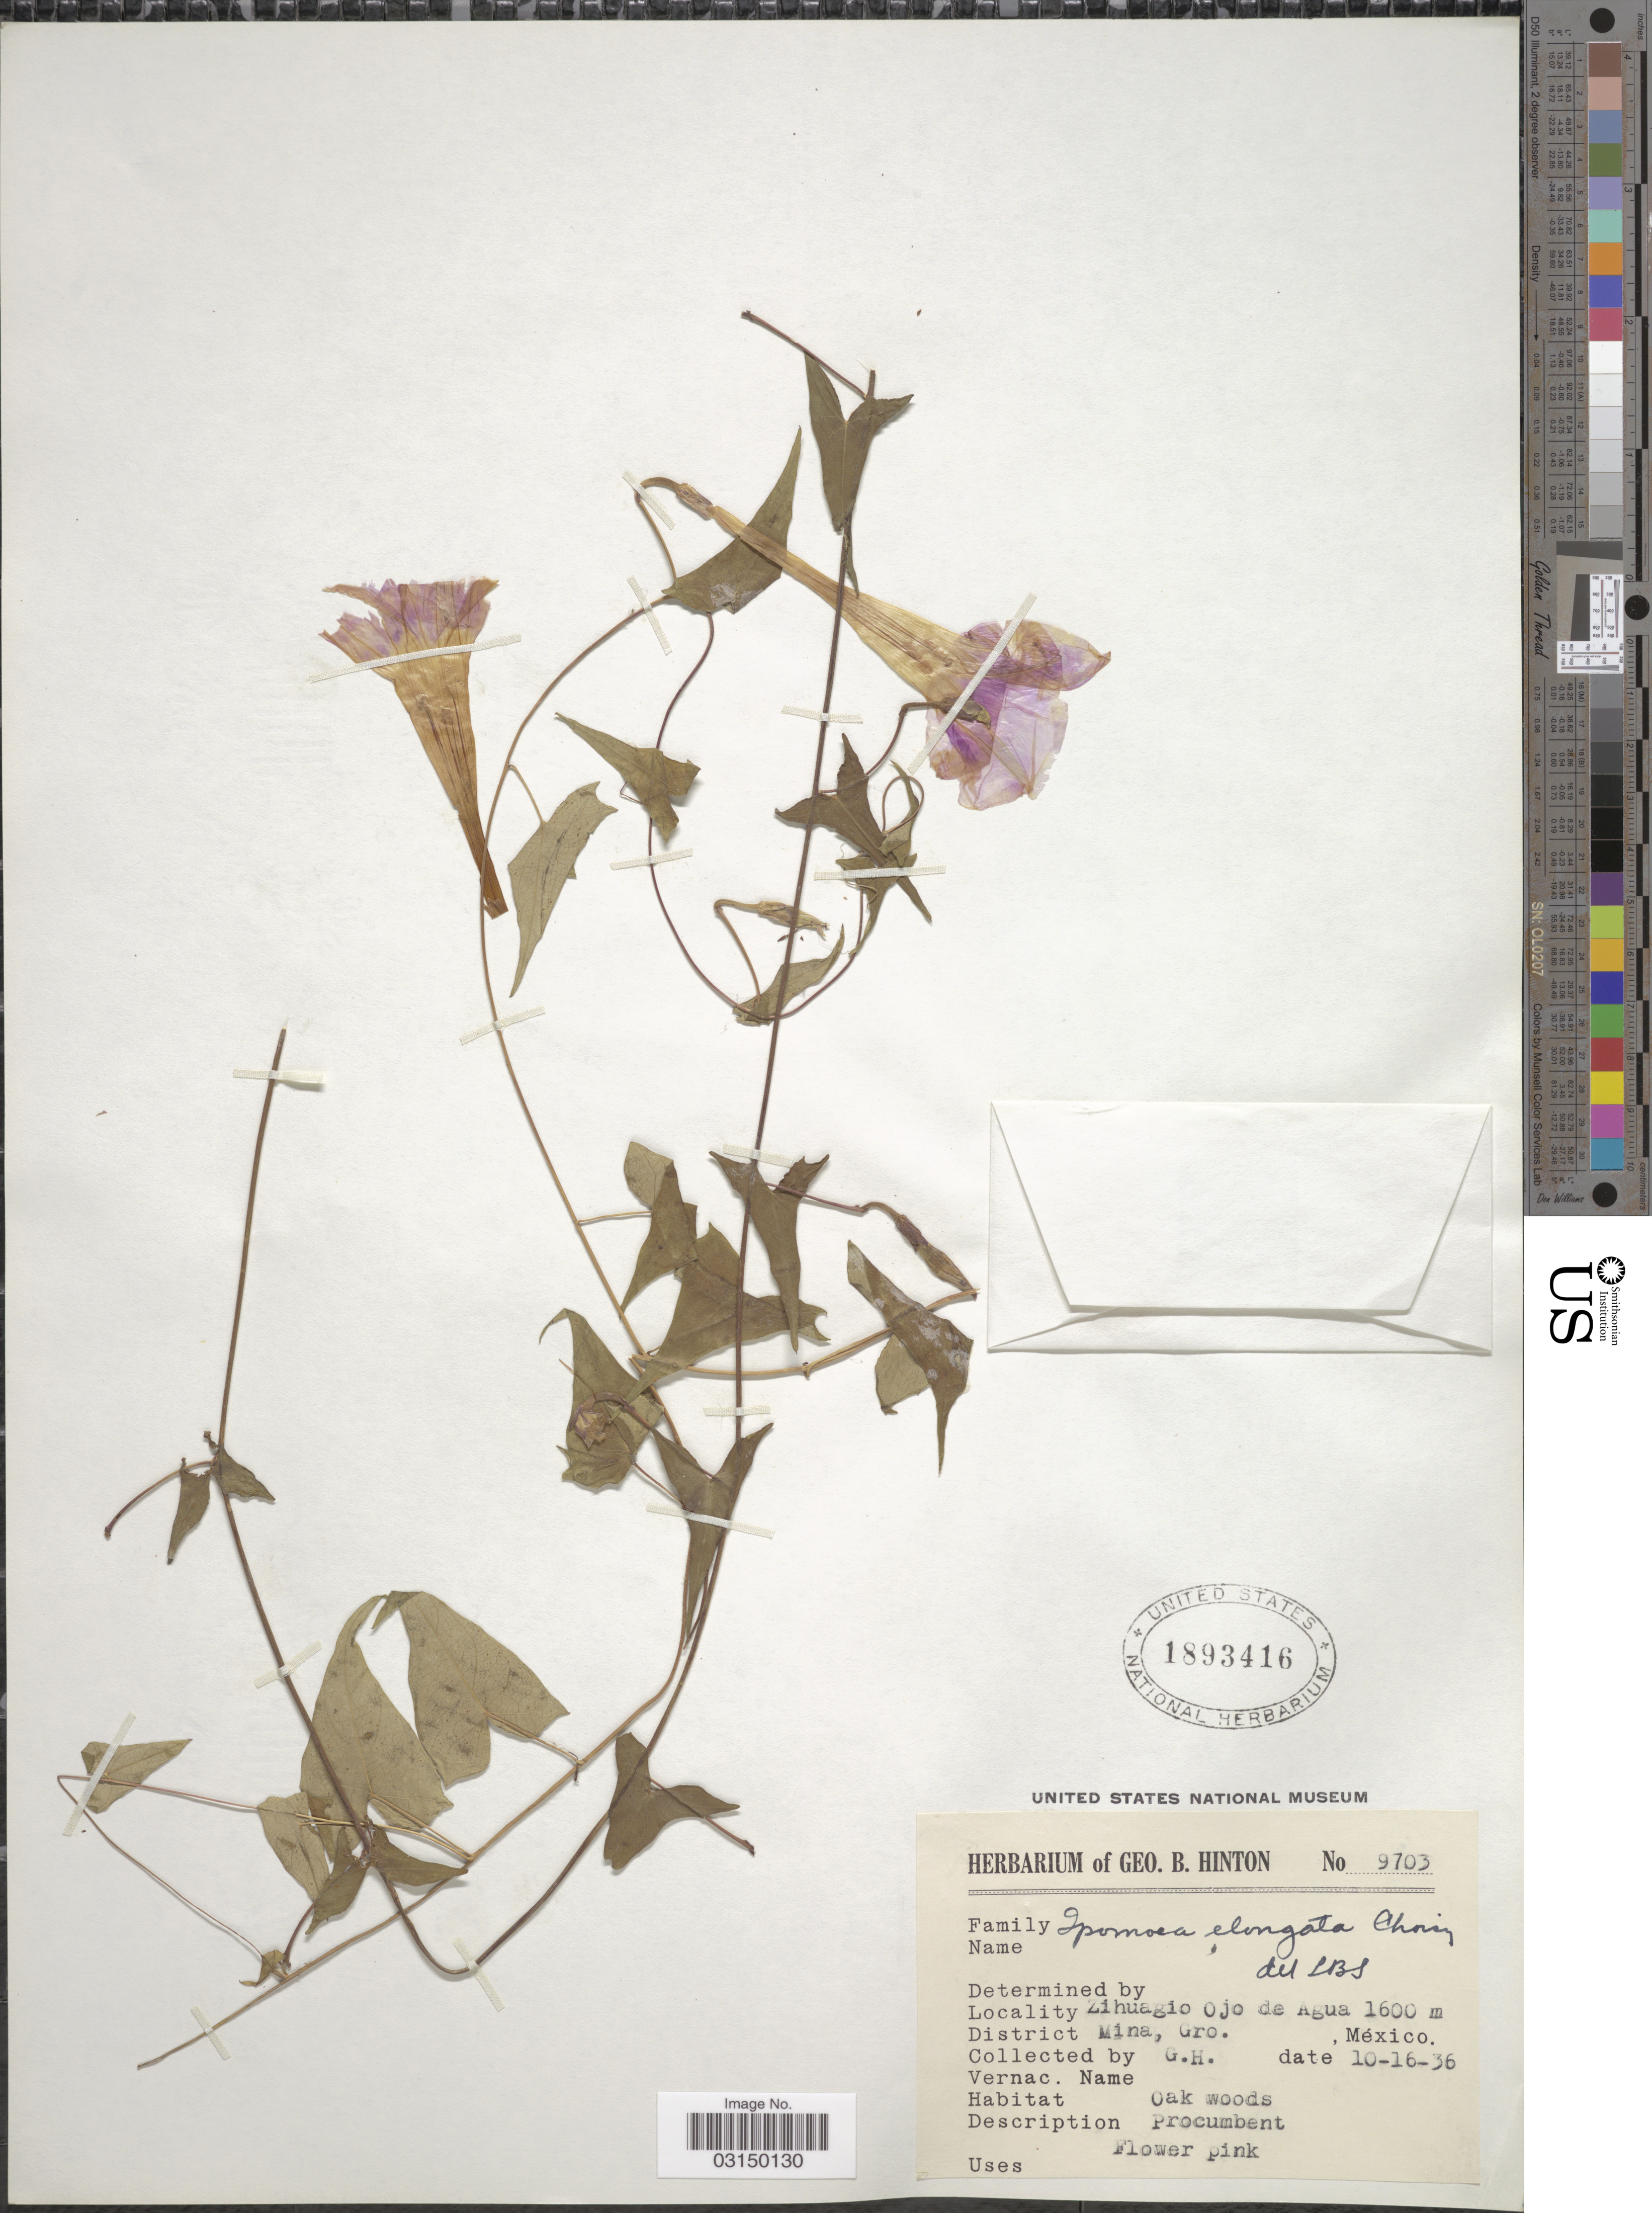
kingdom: Plantae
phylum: Tracheophyta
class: Magnoliopsida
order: Solanales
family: Convolvulaceae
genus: Ipomoea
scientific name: Ipomoea elongata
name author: Choisy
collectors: G. B. Hinton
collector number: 9703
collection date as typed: Transcribed d/m/y: 16/10/36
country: Mexico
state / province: Guerrero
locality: Zihuagio Ojo de Agua. District Mina, Gro.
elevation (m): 1600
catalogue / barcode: US 1893416